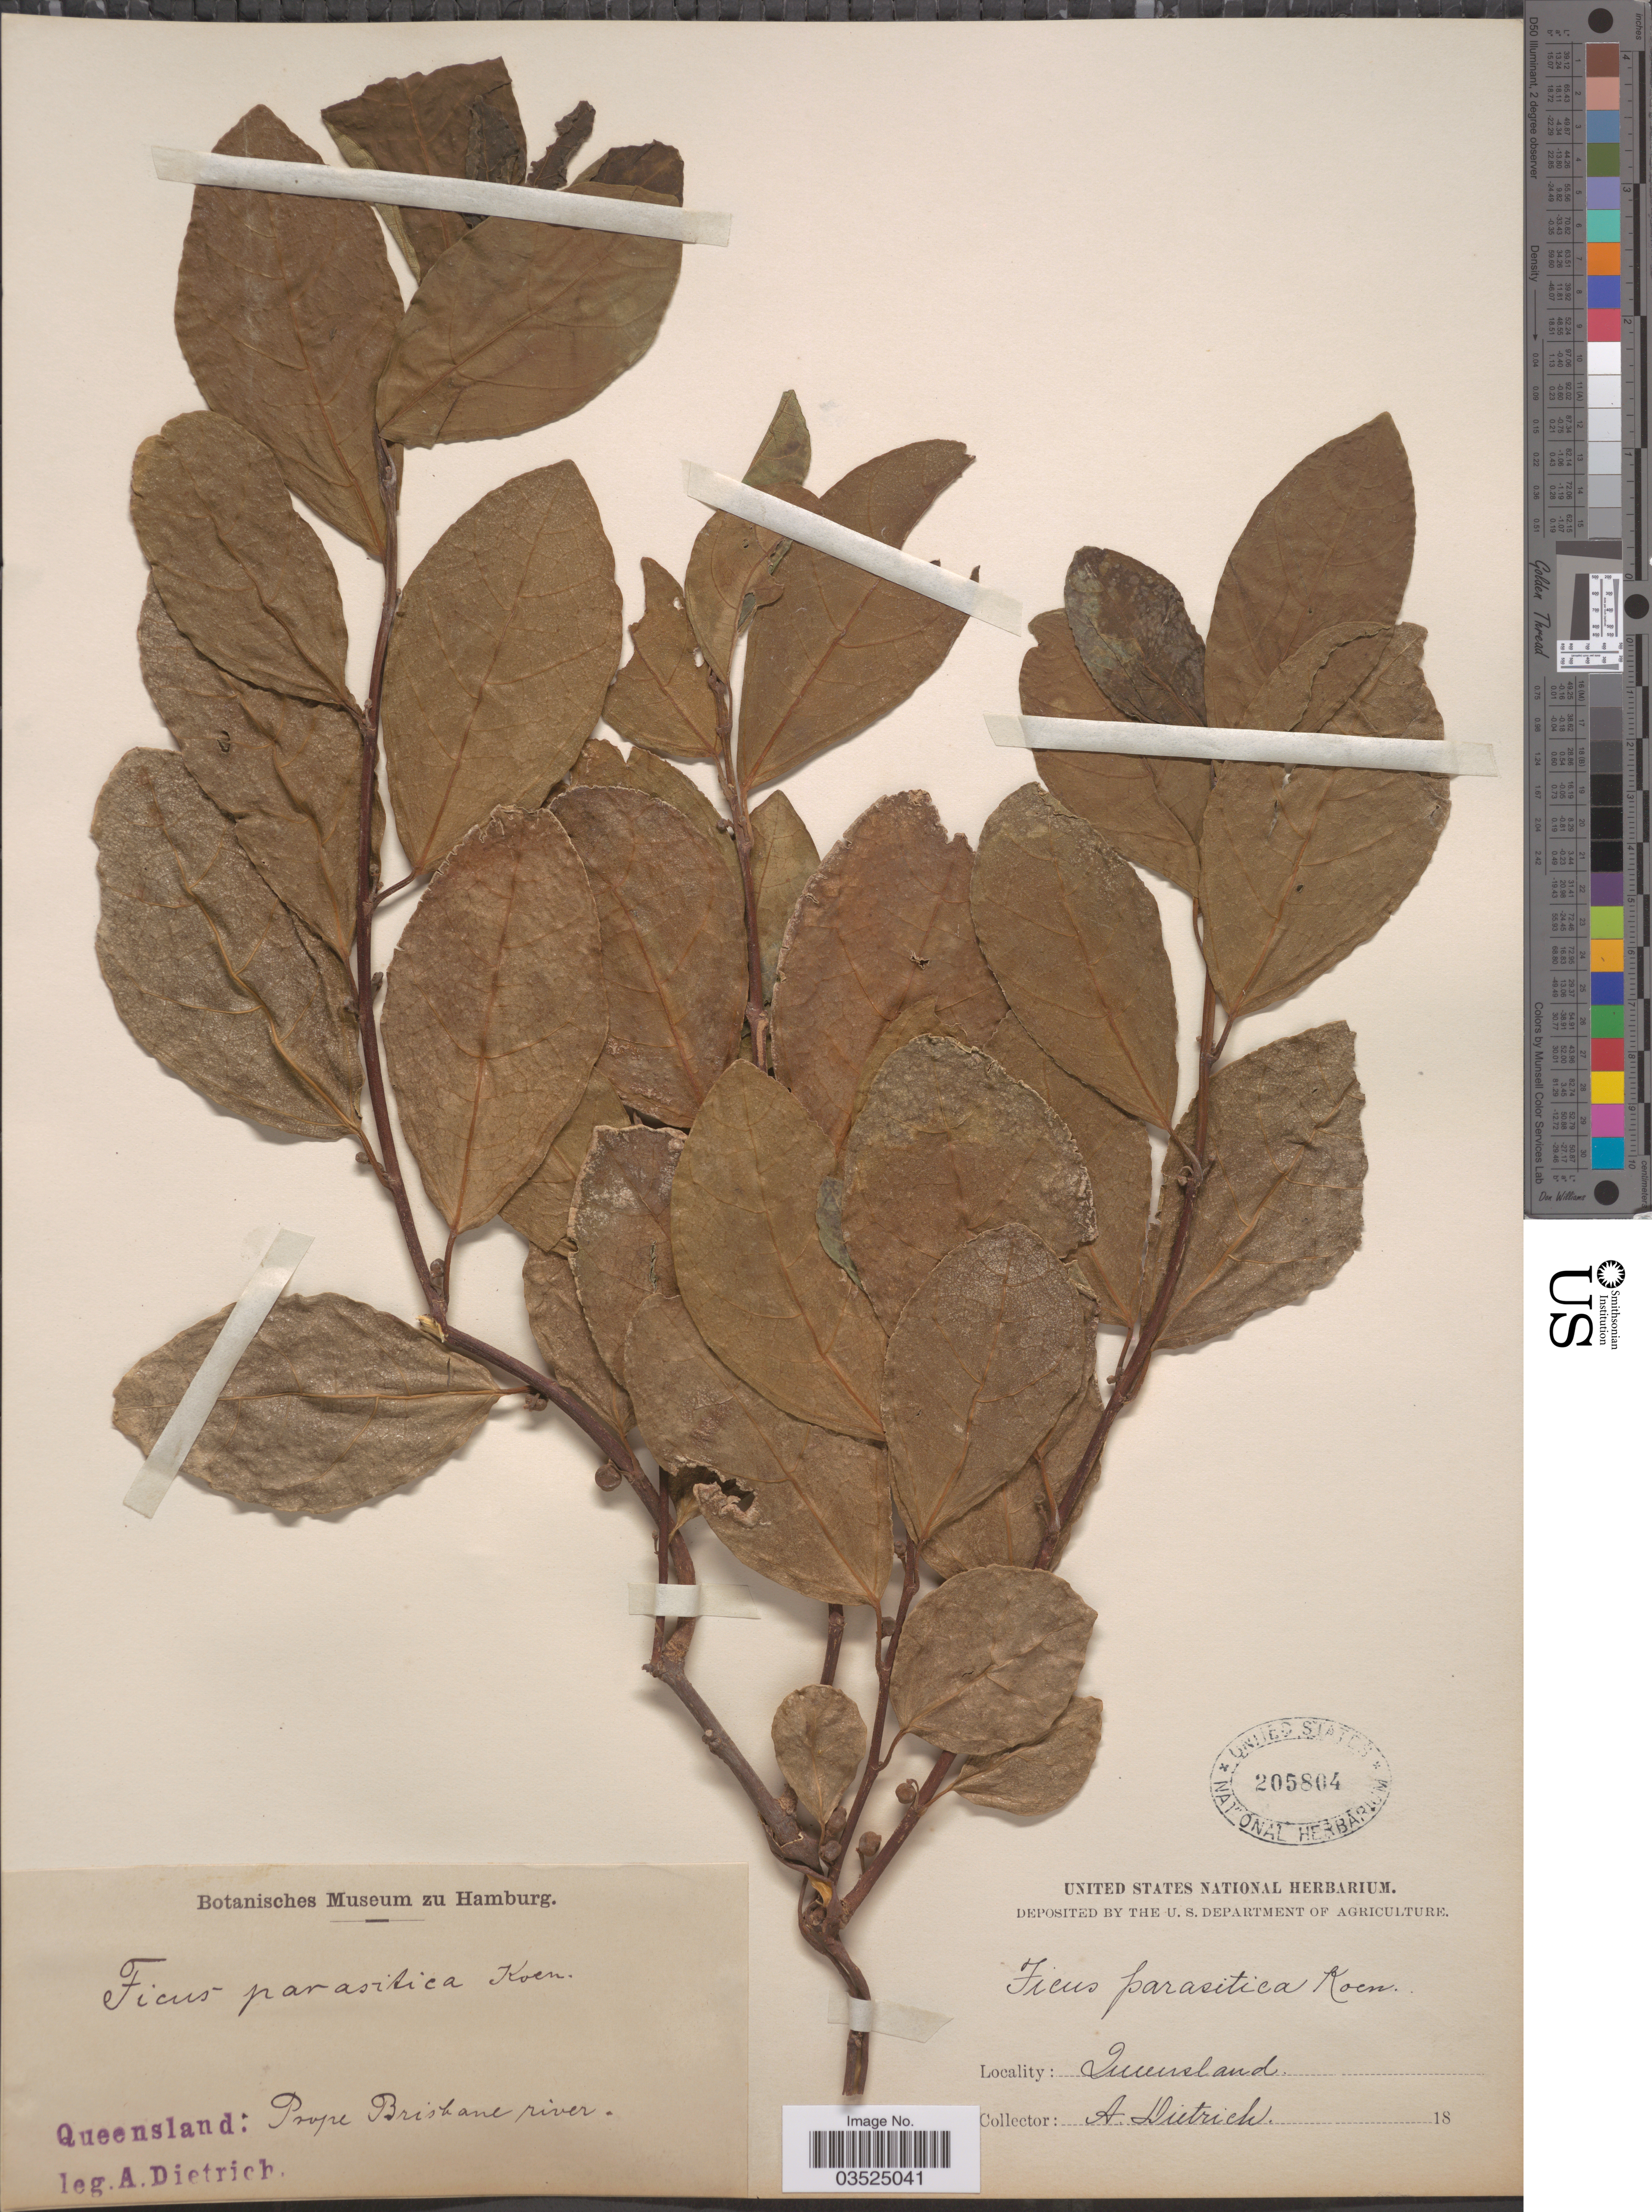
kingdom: Plantae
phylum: Tracheophyta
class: Magnoliopsida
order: Rosales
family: Moraceae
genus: Ficus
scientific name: Ficus parasitica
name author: J. Koenig ex Willd.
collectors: A. G. Dietrich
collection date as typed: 18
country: Australia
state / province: Queensland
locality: Prope Brisbane river.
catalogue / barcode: US 205804